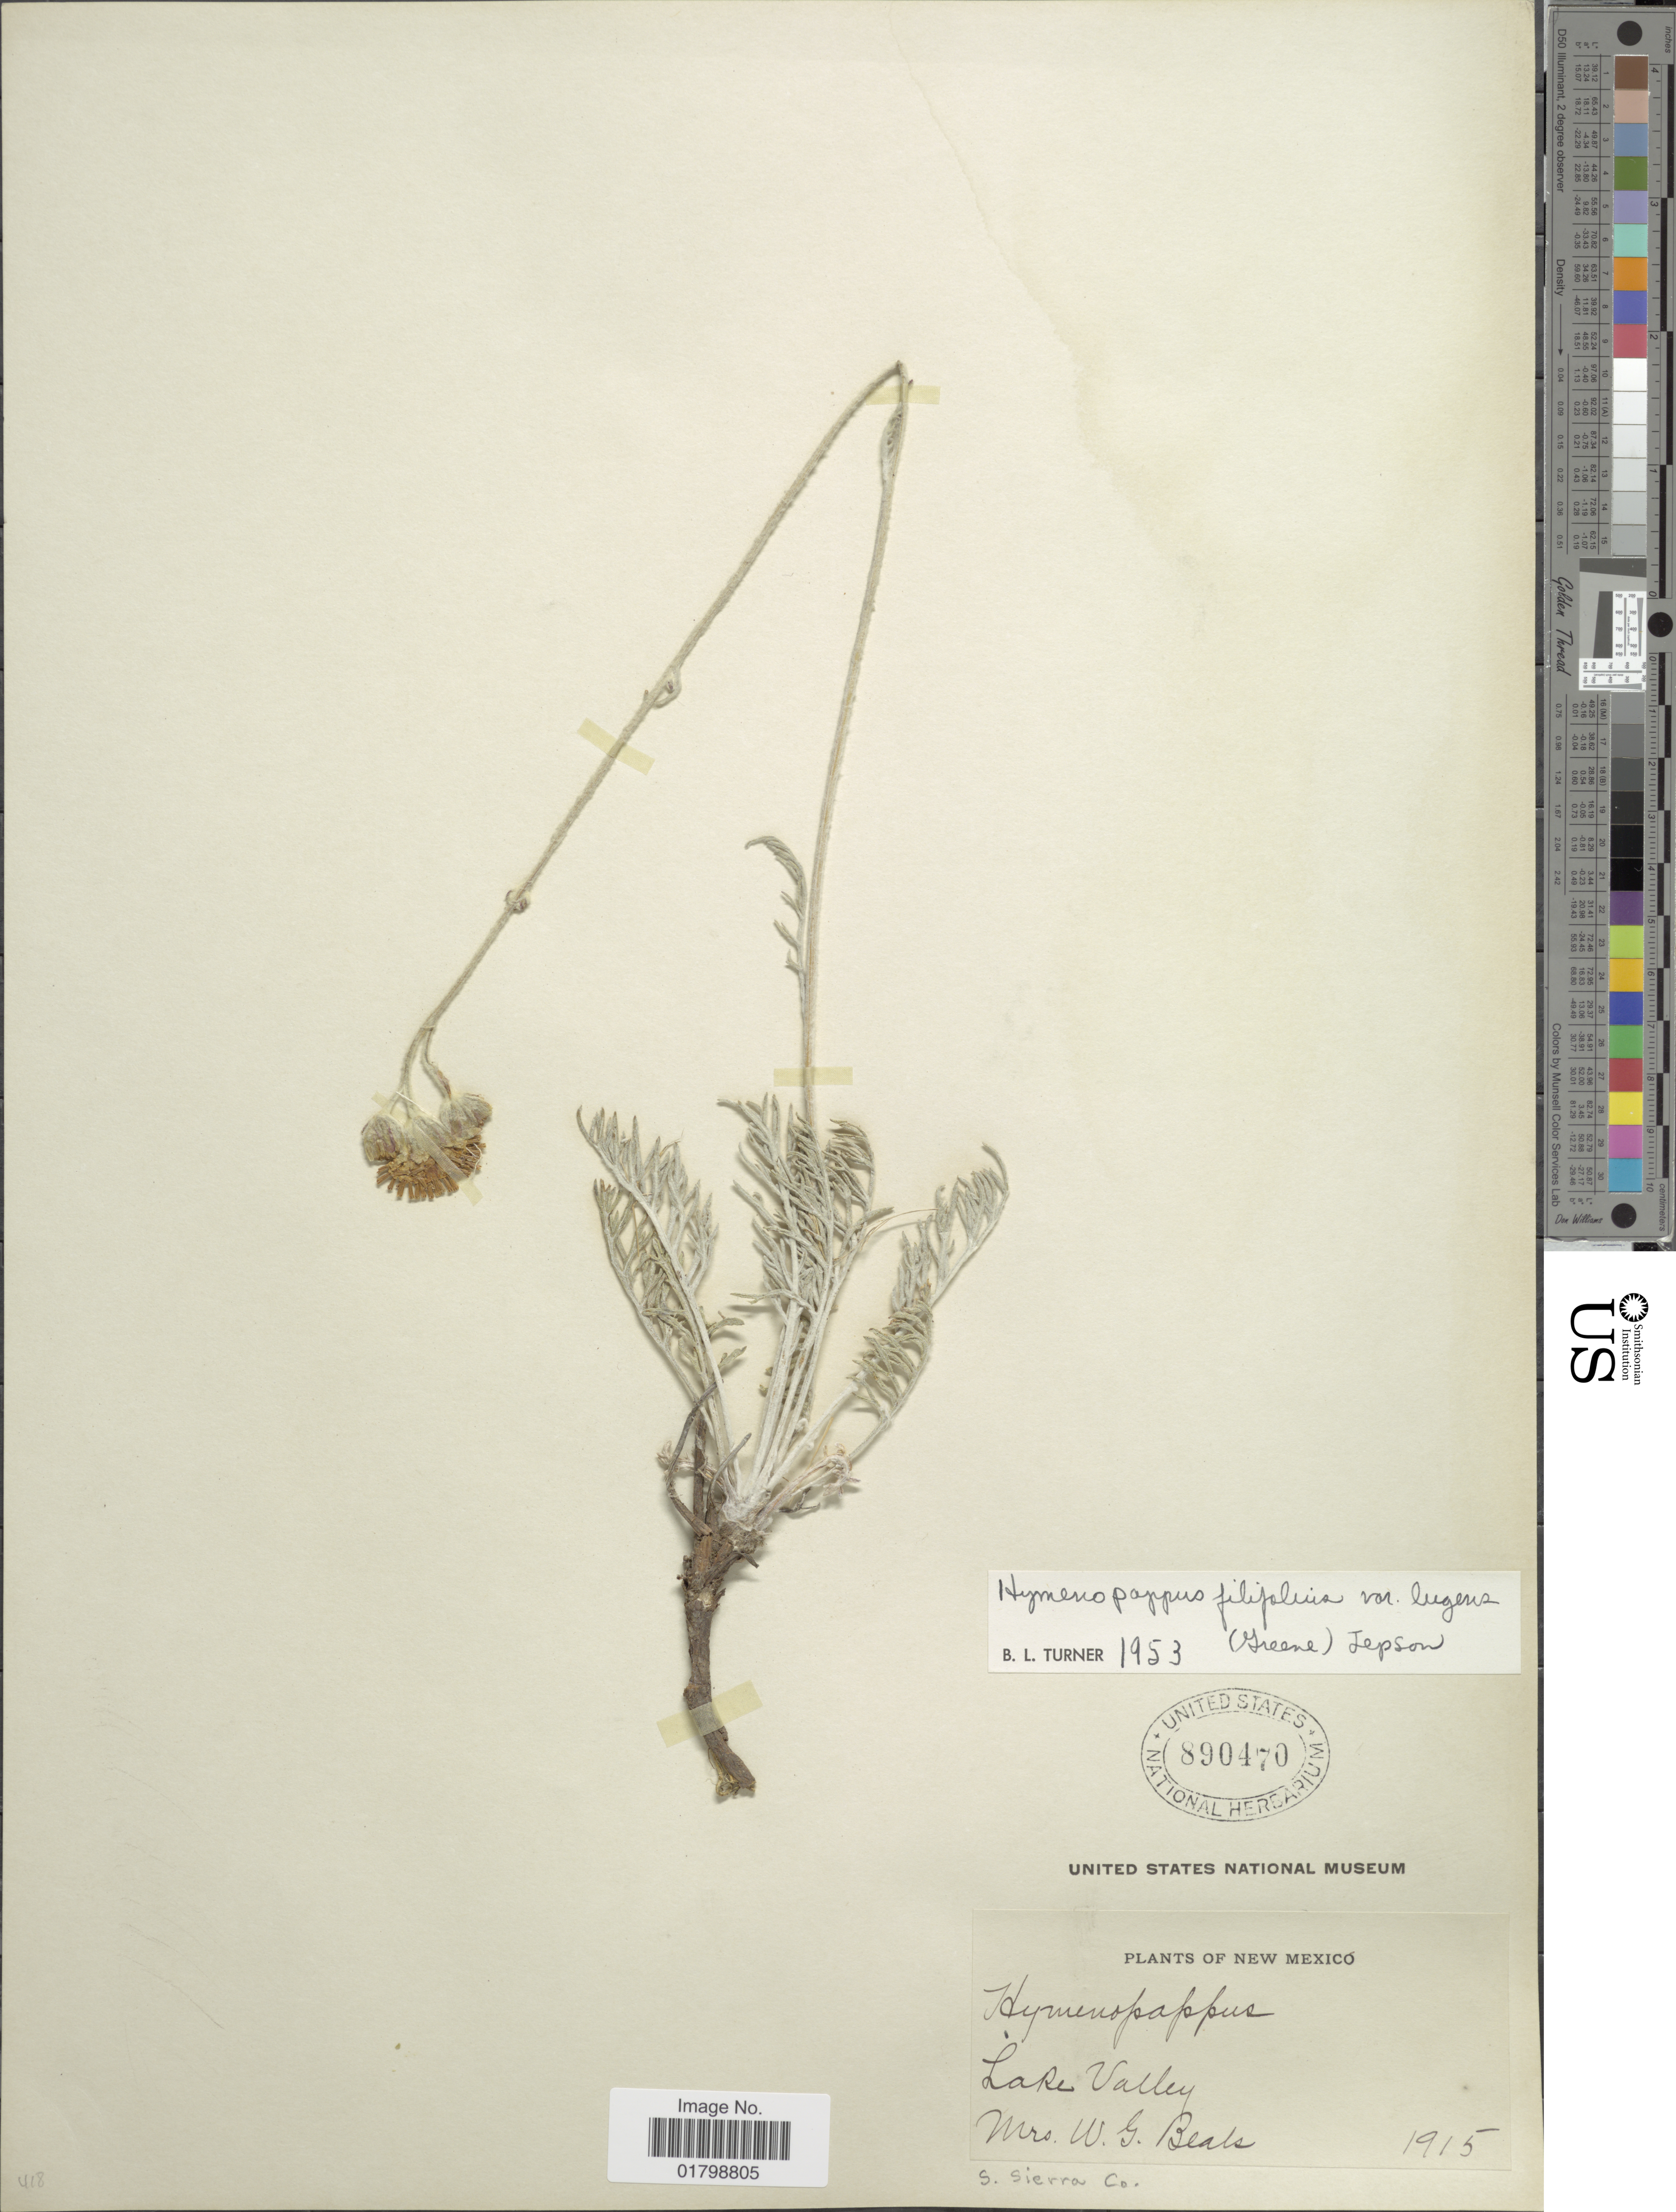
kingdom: Plantae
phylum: Tracheophyta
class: Magnoliopsida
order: Asterales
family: Asteraceae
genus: Hymenopappus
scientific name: Hymenopappus filifolius var. lugens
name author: (Greene) Jeps.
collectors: Mrs. W. G. Beals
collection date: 1915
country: United States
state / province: New Mexico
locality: Lake Valley, S. Sierra Co.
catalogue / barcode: US 890470